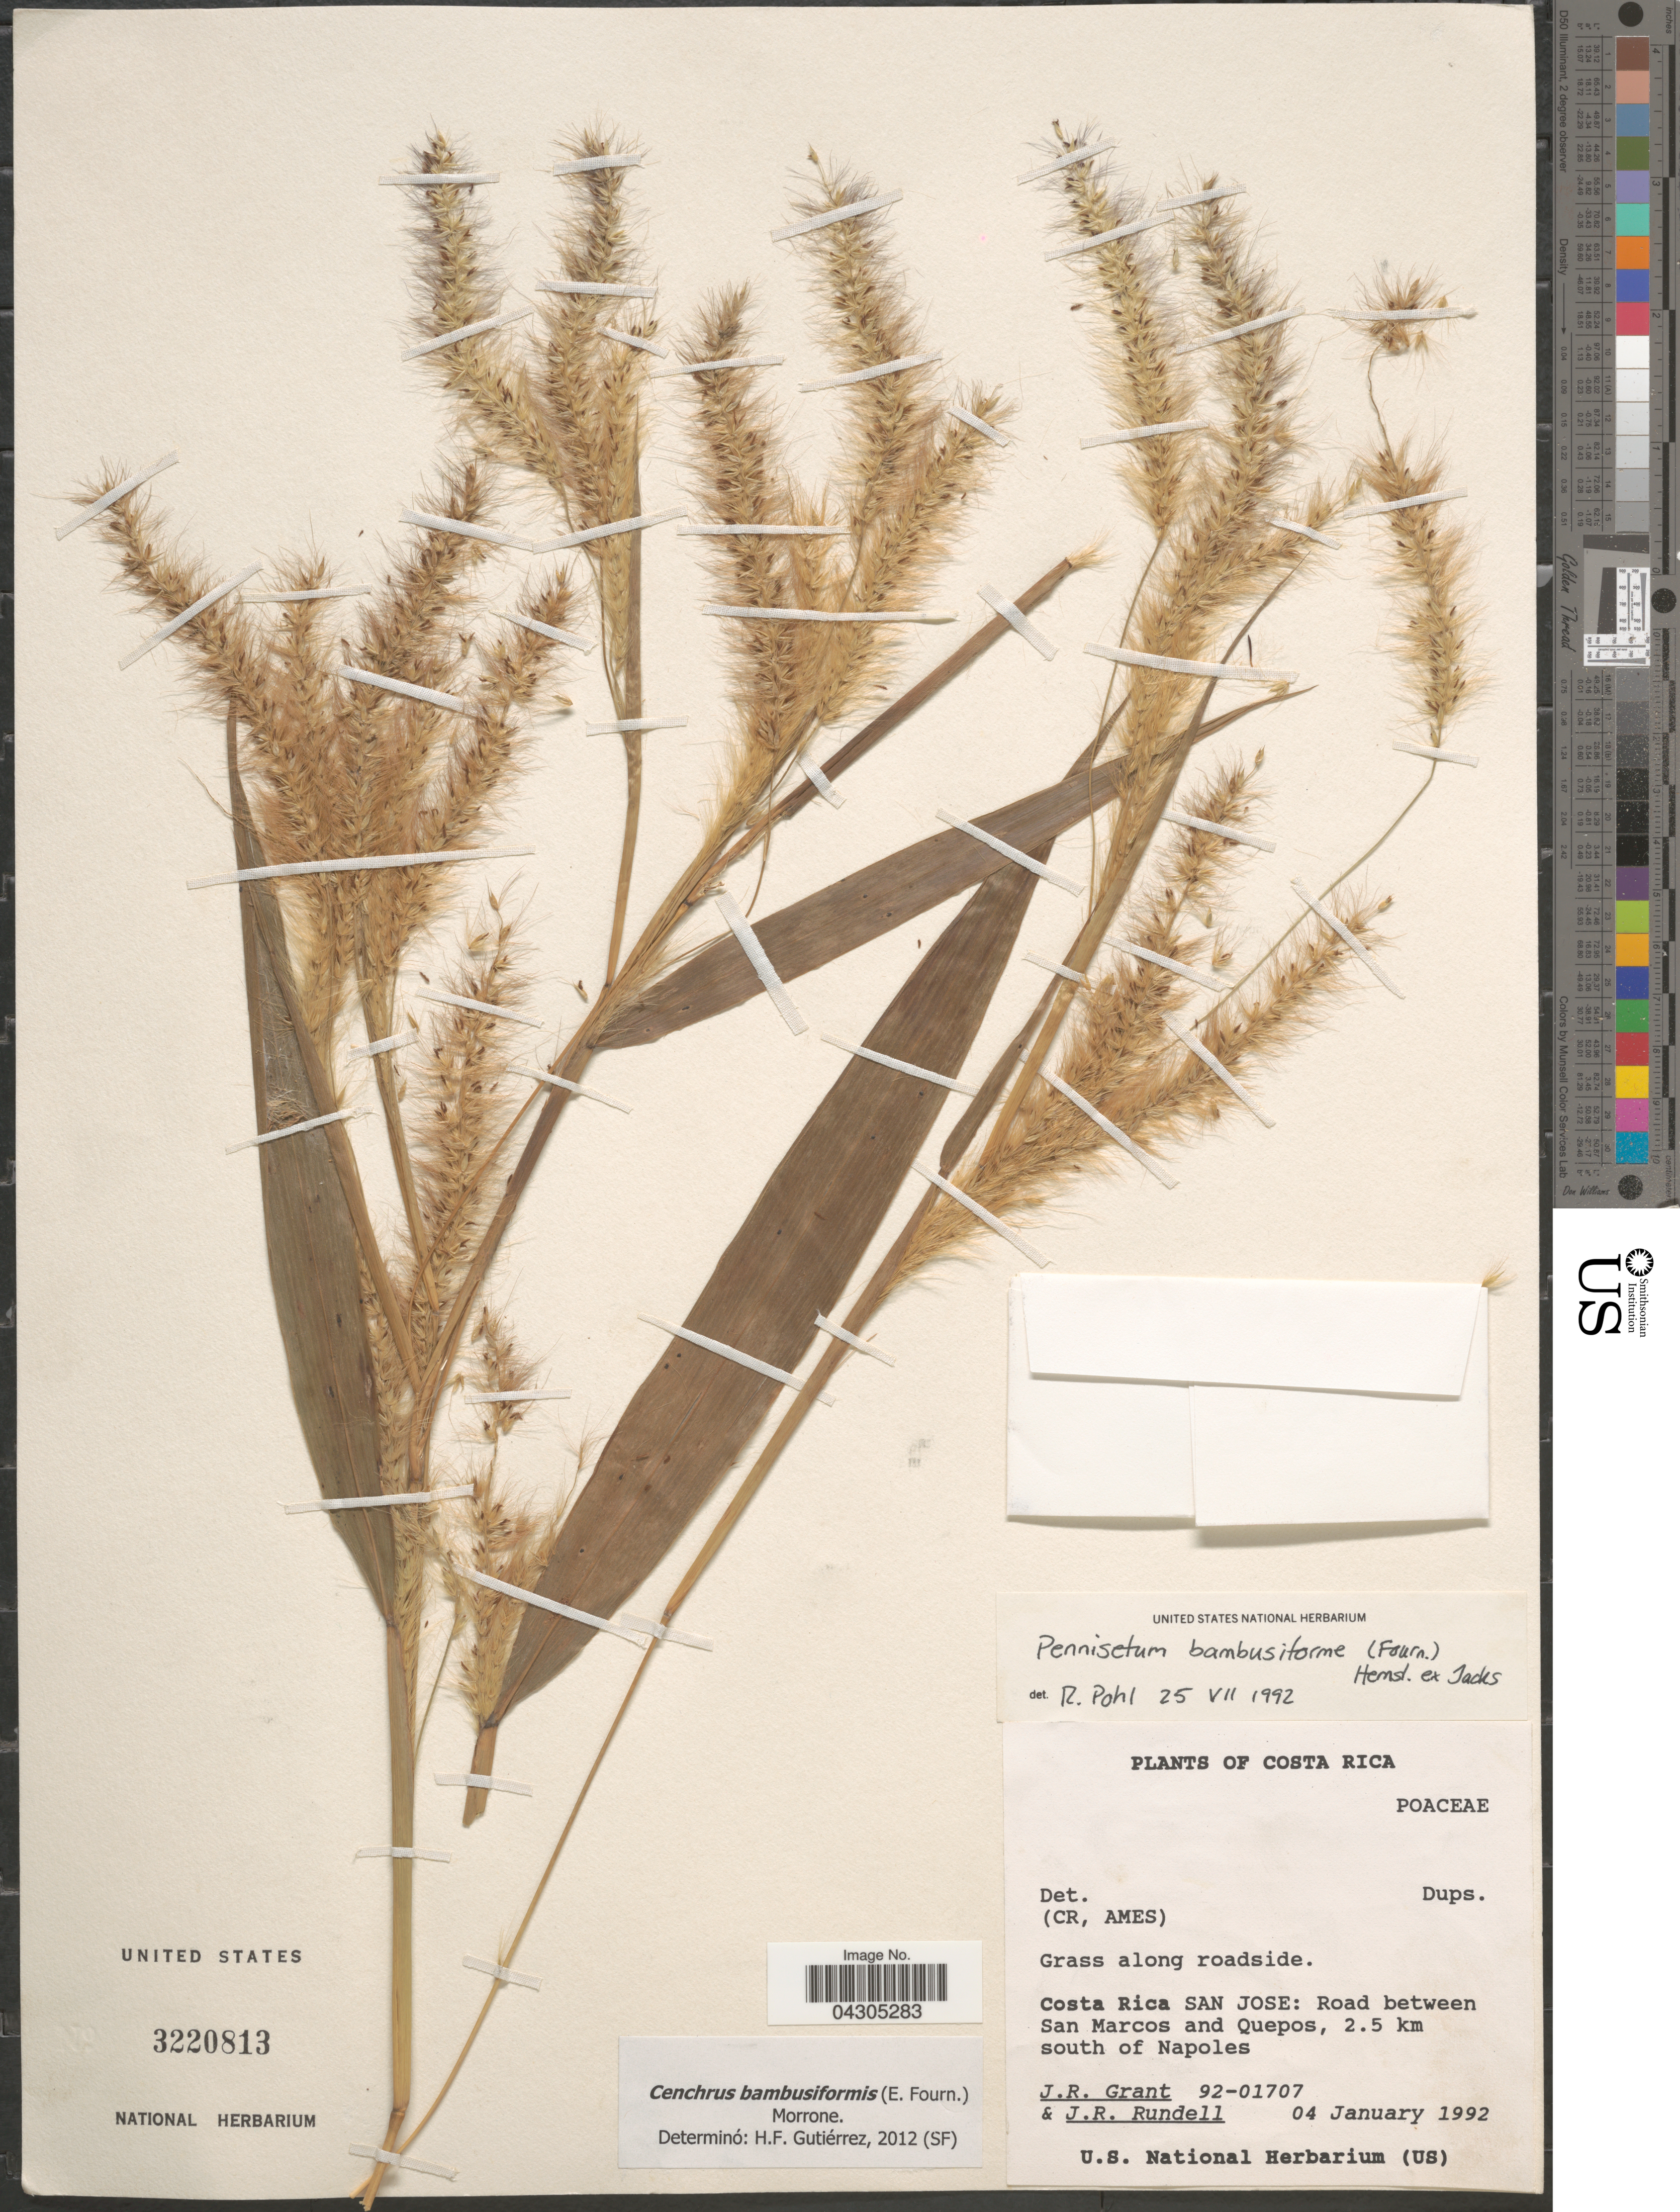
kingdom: Plantae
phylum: Tracheophyta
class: Liliopsida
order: Poales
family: Poaceae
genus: Cenchrus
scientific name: Cenchrus bambusiformis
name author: (E. Fourn.) Morrone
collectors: J. Grant & J. R. Rundell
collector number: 92-01707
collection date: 1992-01-04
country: Costa Rica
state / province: San José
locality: Road between San Marcos and Quepos, 2.5 km south of Napoles.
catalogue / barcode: US 3220813